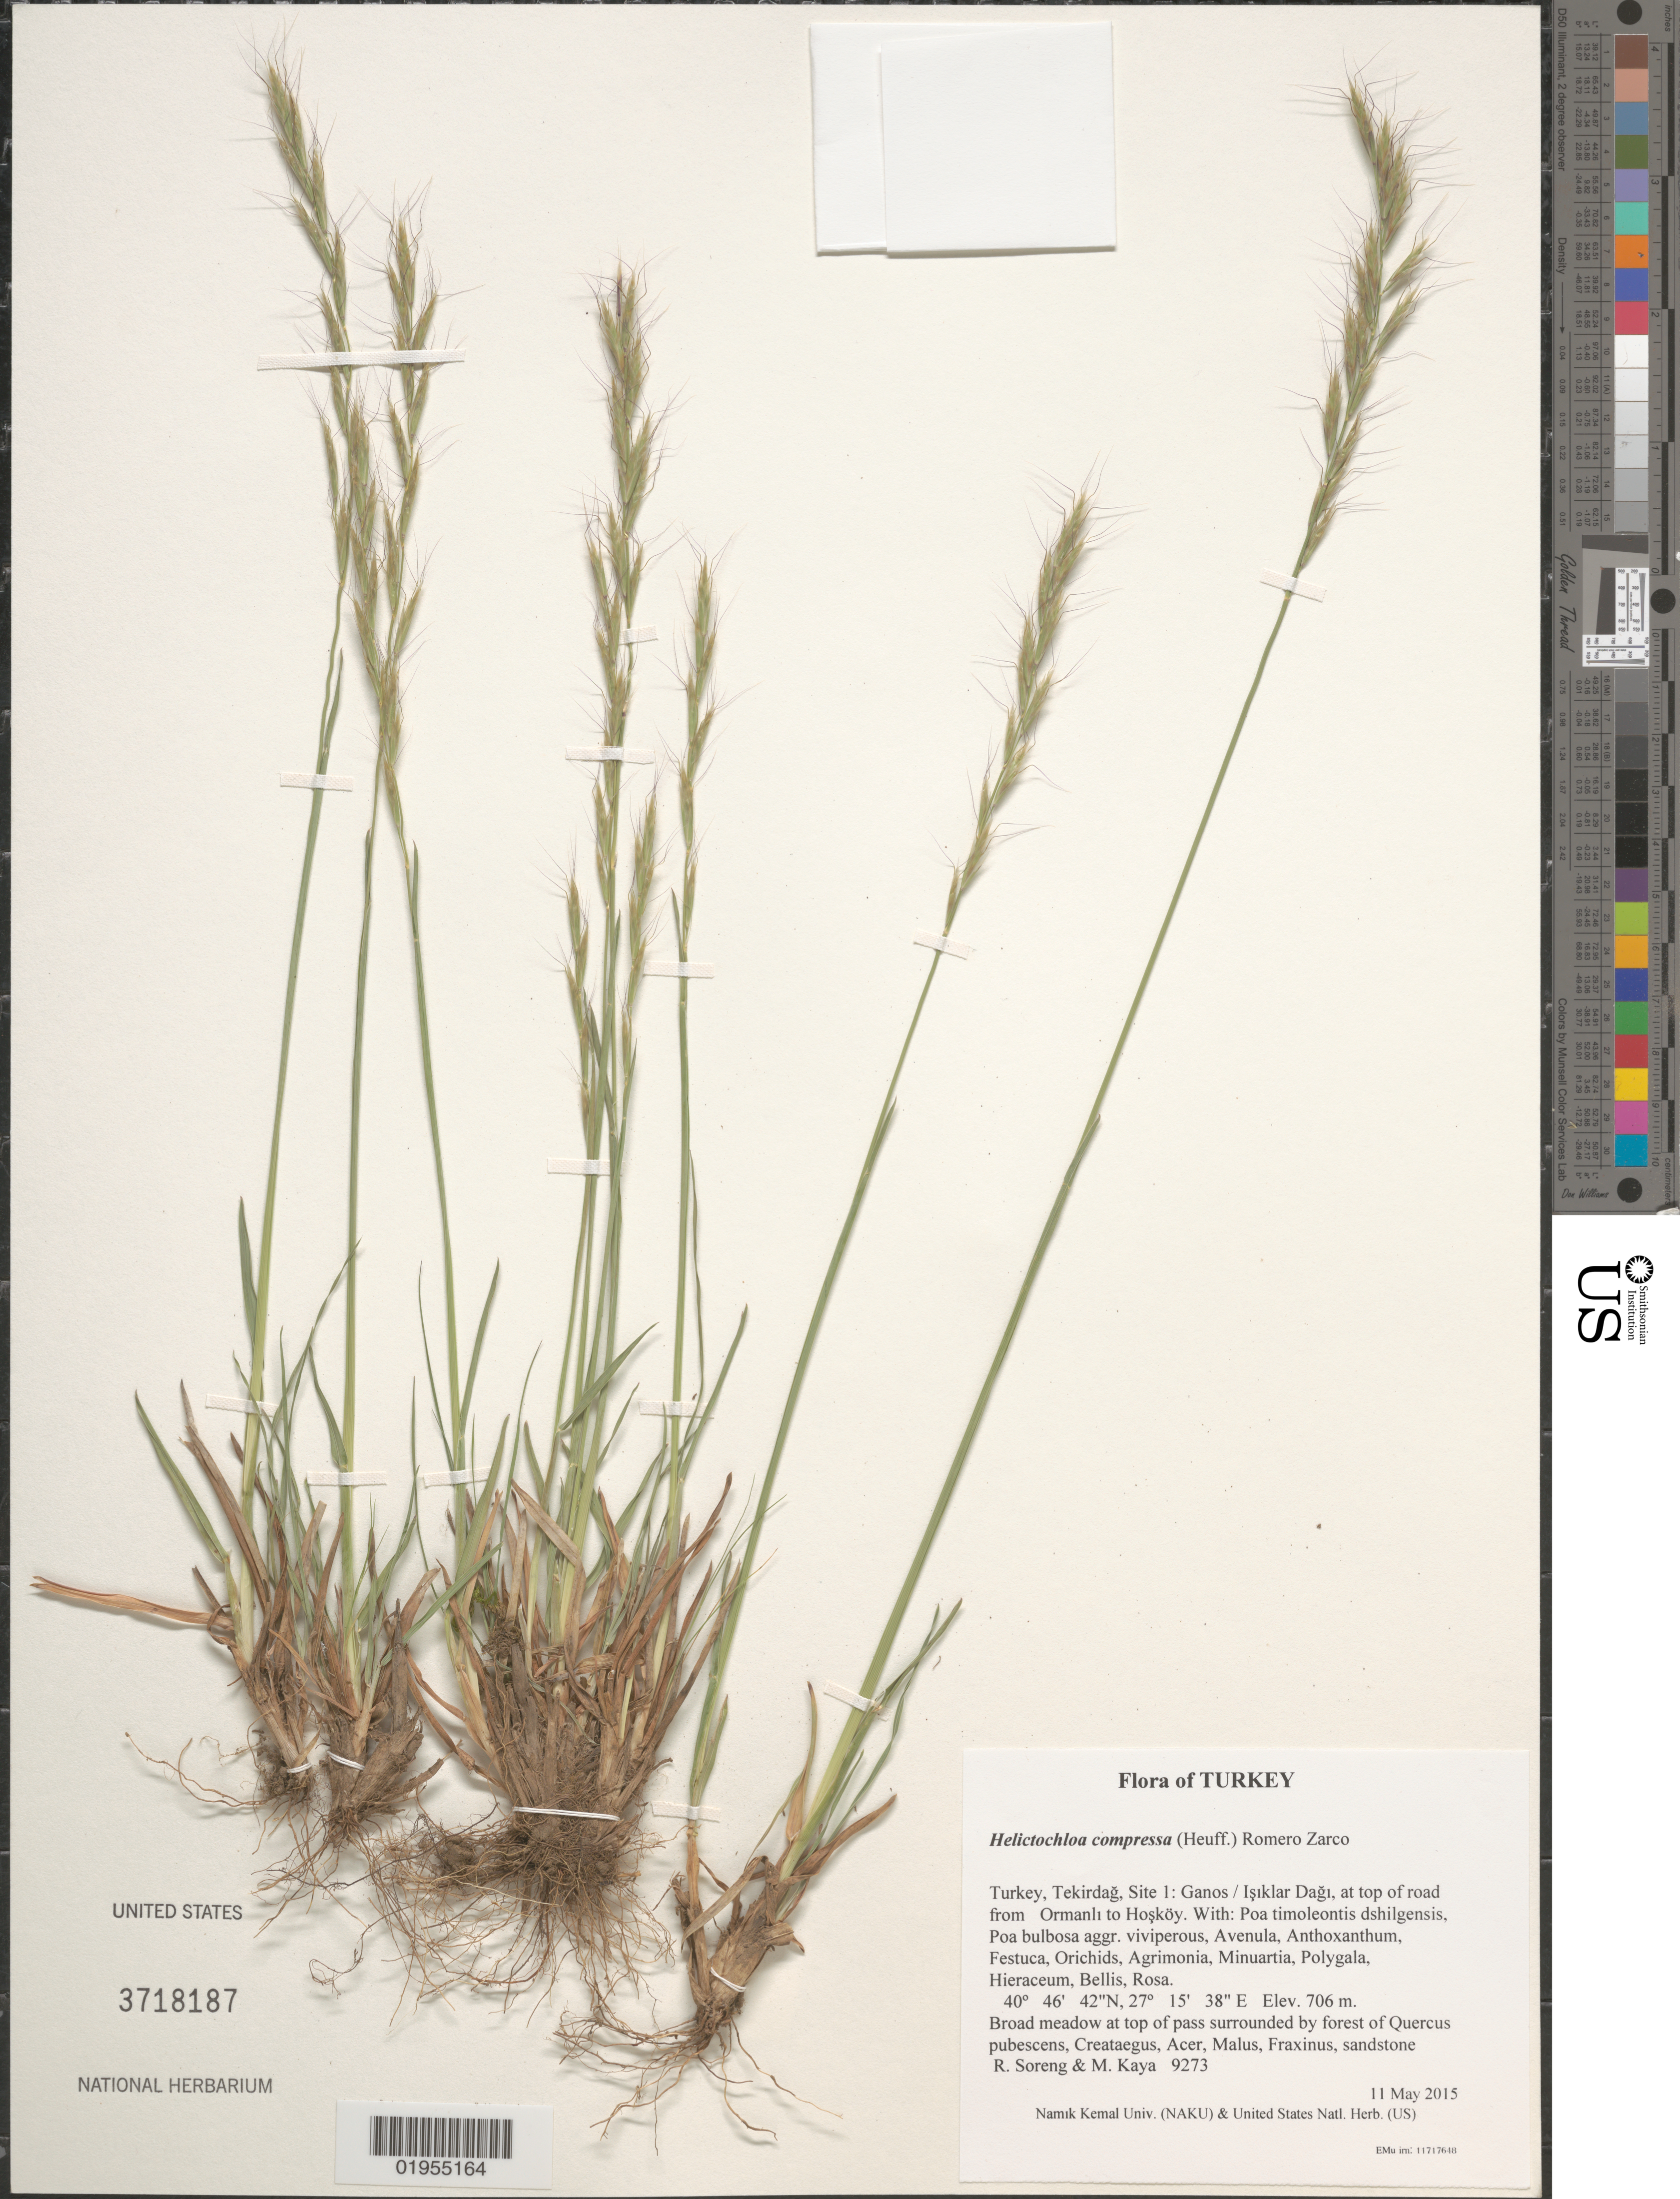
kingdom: Plantae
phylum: Tracheophyta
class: Liliopsida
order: Poales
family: Poaceae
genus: Helictochloa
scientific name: Helictochloa compressa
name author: (Heuff.) Romero Zarco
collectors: R. J. Soreng & M. Kaya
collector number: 9273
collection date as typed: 2015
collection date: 2015-05-11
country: Turkey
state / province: Tekirdag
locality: Site 1: Ganos / Isiklar Dagi, at top of road from Ormanli to Hoskoy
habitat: Broad meadow at top of pass surrounded by forest of Quercus pubescens, Creataegus, Acer, Malus, Fraxinus, sandstone derived sandy clay,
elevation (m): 706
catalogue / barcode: US 3718187